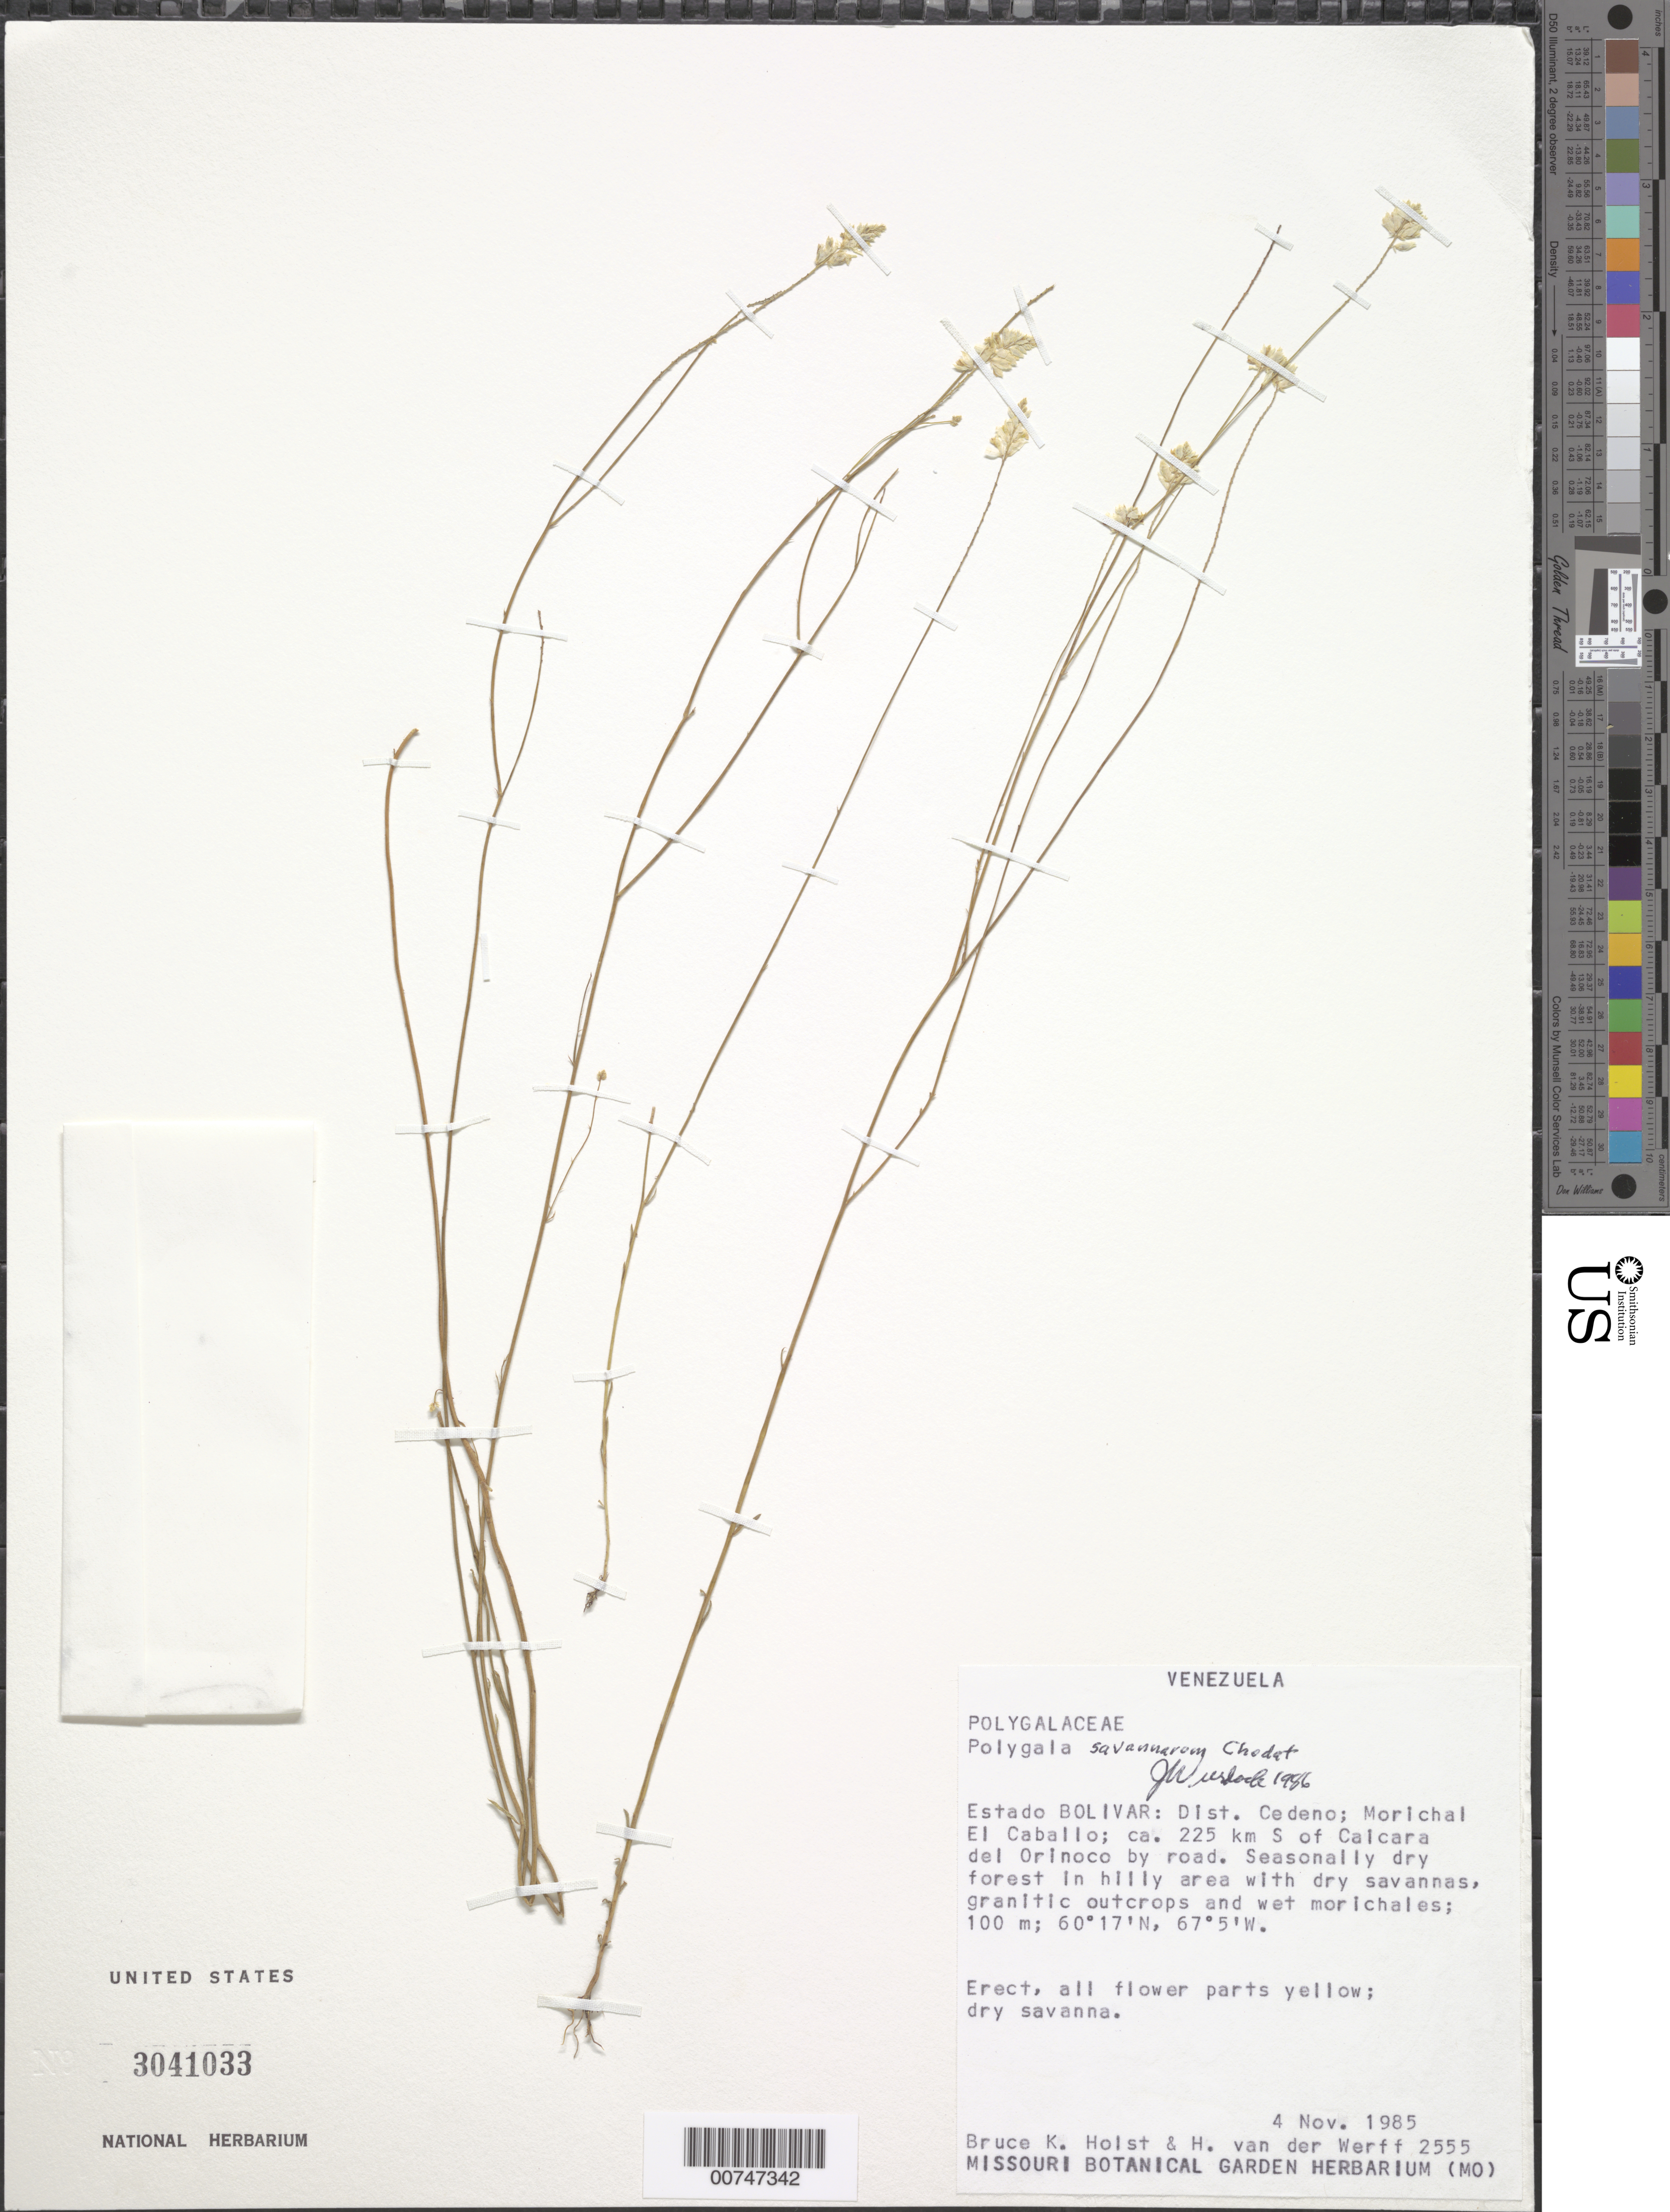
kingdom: Plantae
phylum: Tracheophyta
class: Magnoliopsida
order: Fabales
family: Polygalaceae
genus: Polygala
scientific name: Polygala savannarum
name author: Chodat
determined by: Wurdack, John J., (US), US (UNITED STATES)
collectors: B. Holst & H. van der Werff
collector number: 2555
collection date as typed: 4-Nov-85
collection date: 1985-11-04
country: Venezuela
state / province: Bolívar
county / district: Cedeño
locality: Morichal el Caballo; ca 225 km at S de Caicara del Orinoco by road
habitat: Dry savanna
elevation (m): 100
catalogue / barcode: US 3041033